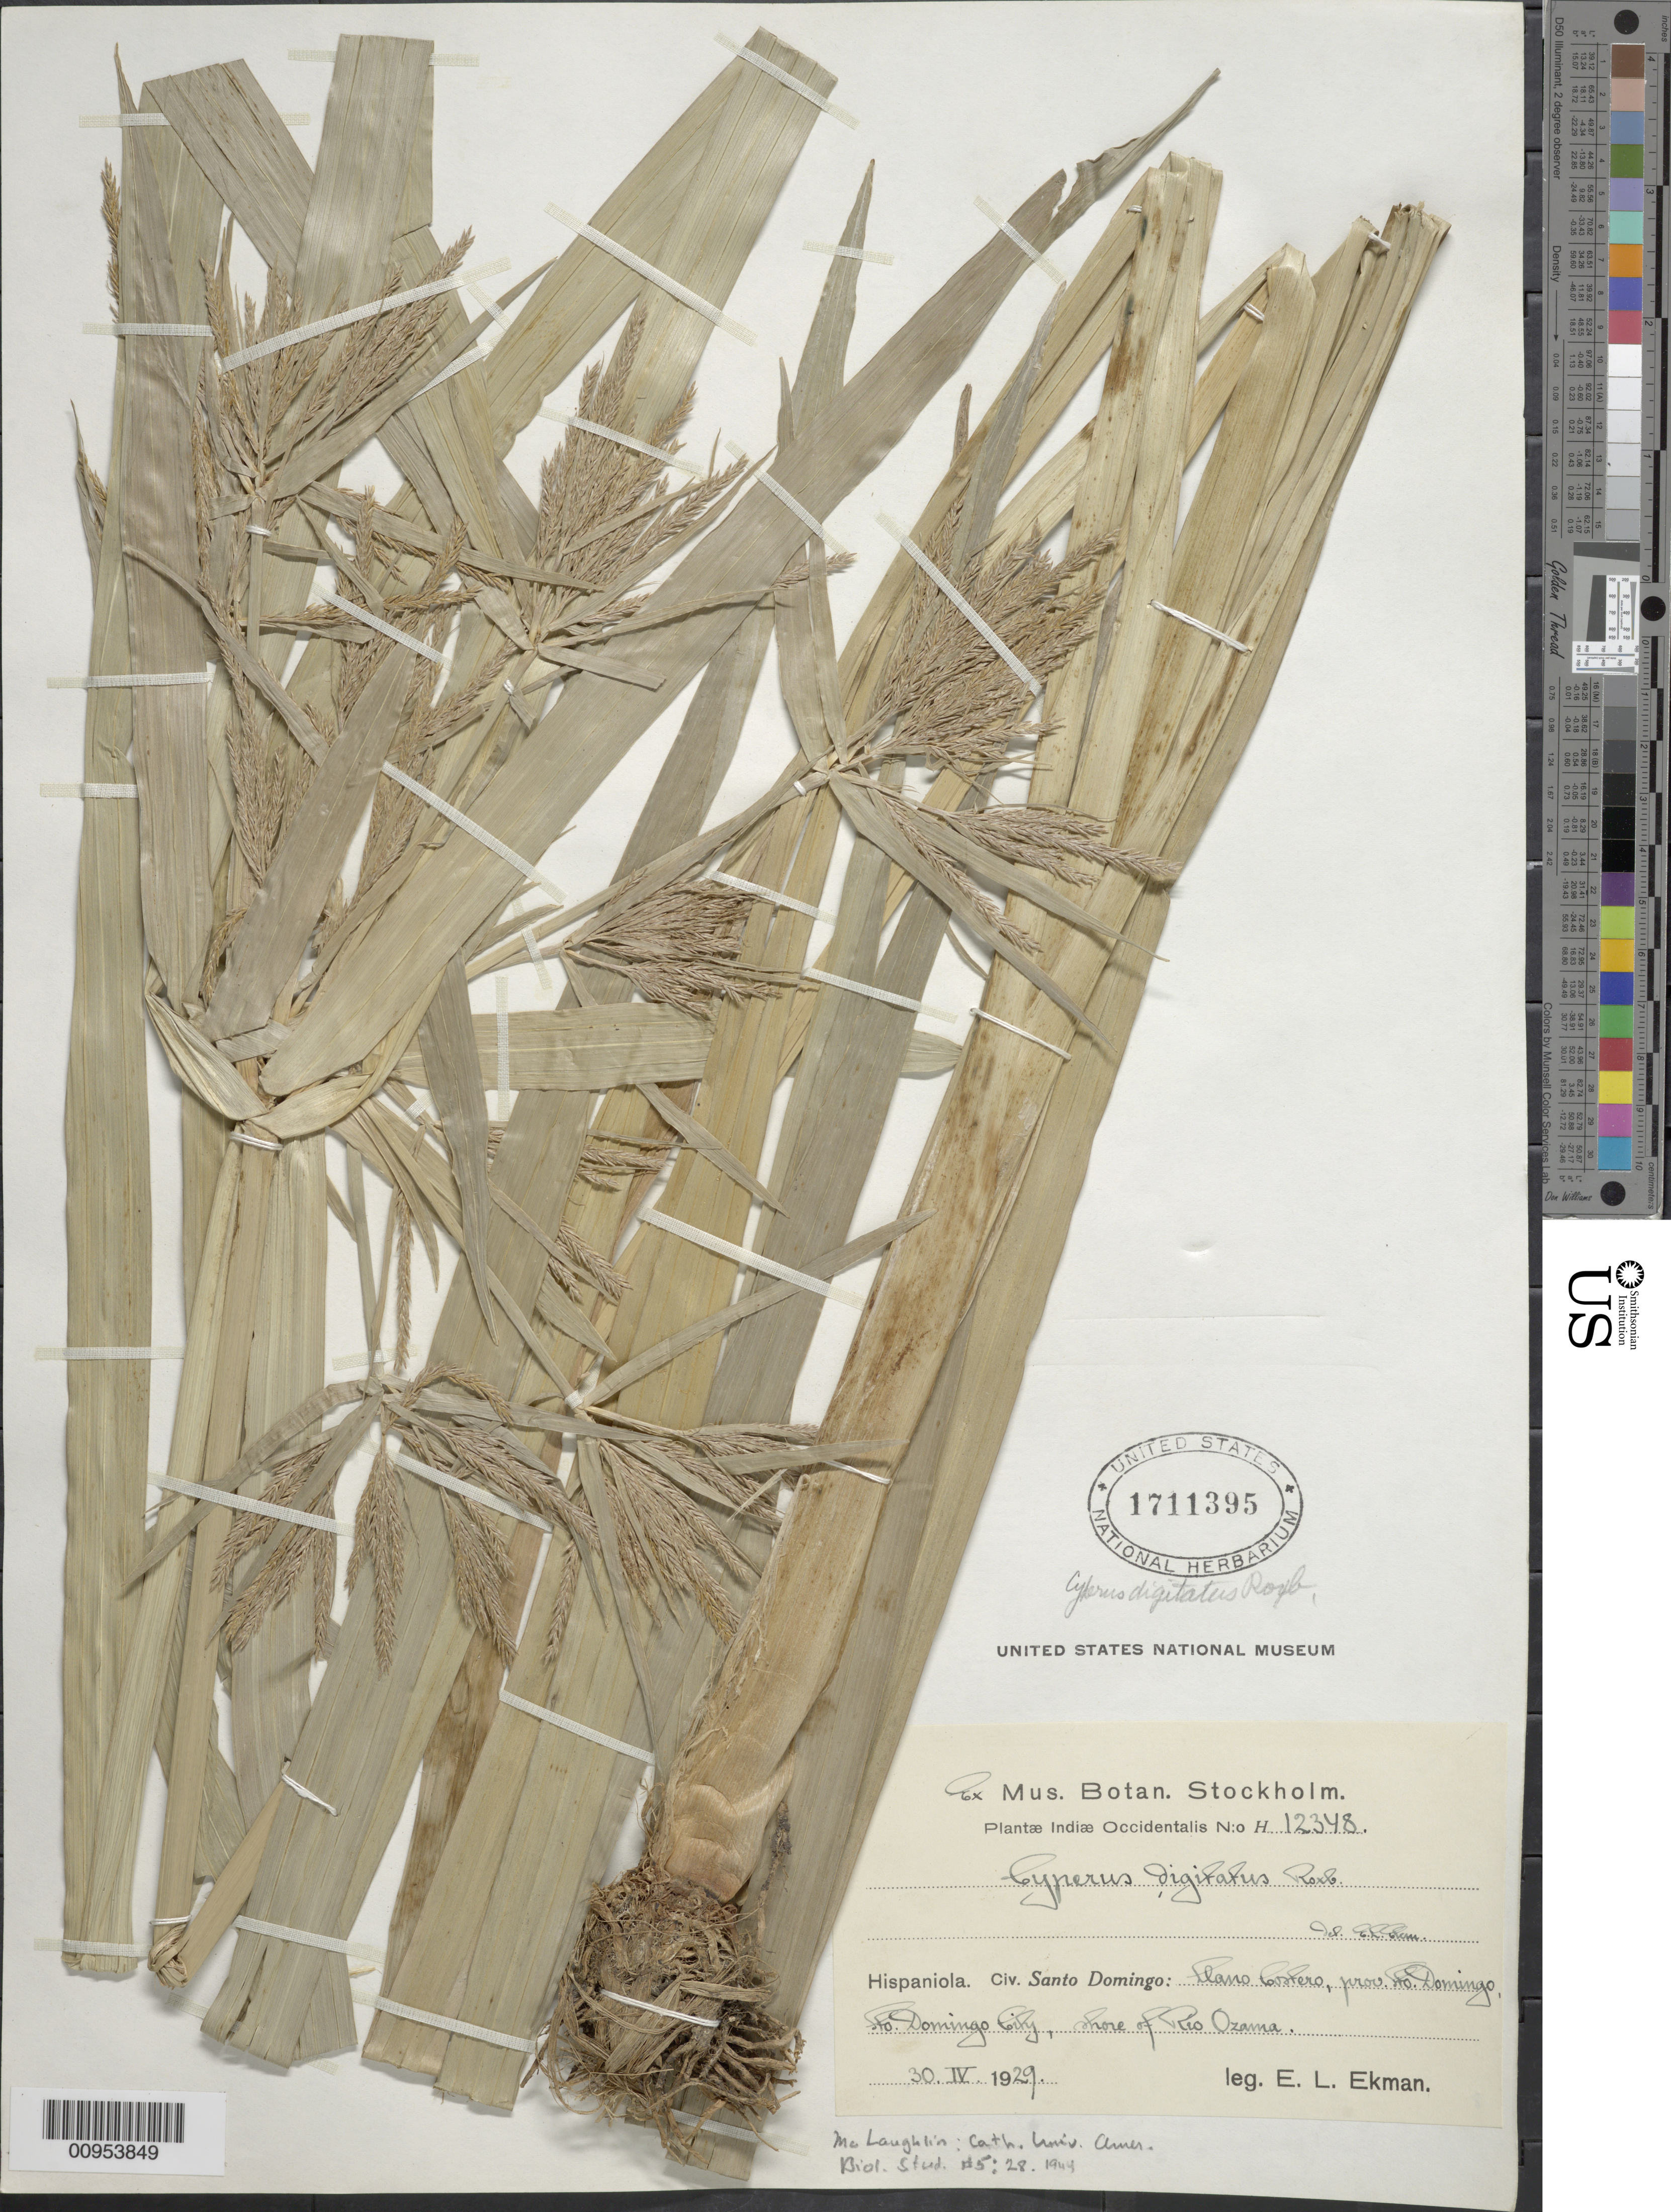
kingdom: Plantae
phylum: Tracheophyta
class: Liliopsida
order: Poales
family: Cyperaceae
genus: Cyperus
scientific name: Cyperus digitatus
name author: Roxb.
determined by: Ekman, E. L.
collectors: E. L. Ekman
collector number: H 12348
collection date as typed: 30 Apr 1929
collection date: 1929-04-30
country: Dominican Republic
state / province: Santo Domingo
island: Hispaniola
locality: Llano Costero, Santo Domingo City, shore or Rio Ozama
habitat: Shore of rio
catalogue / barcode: US 1711395